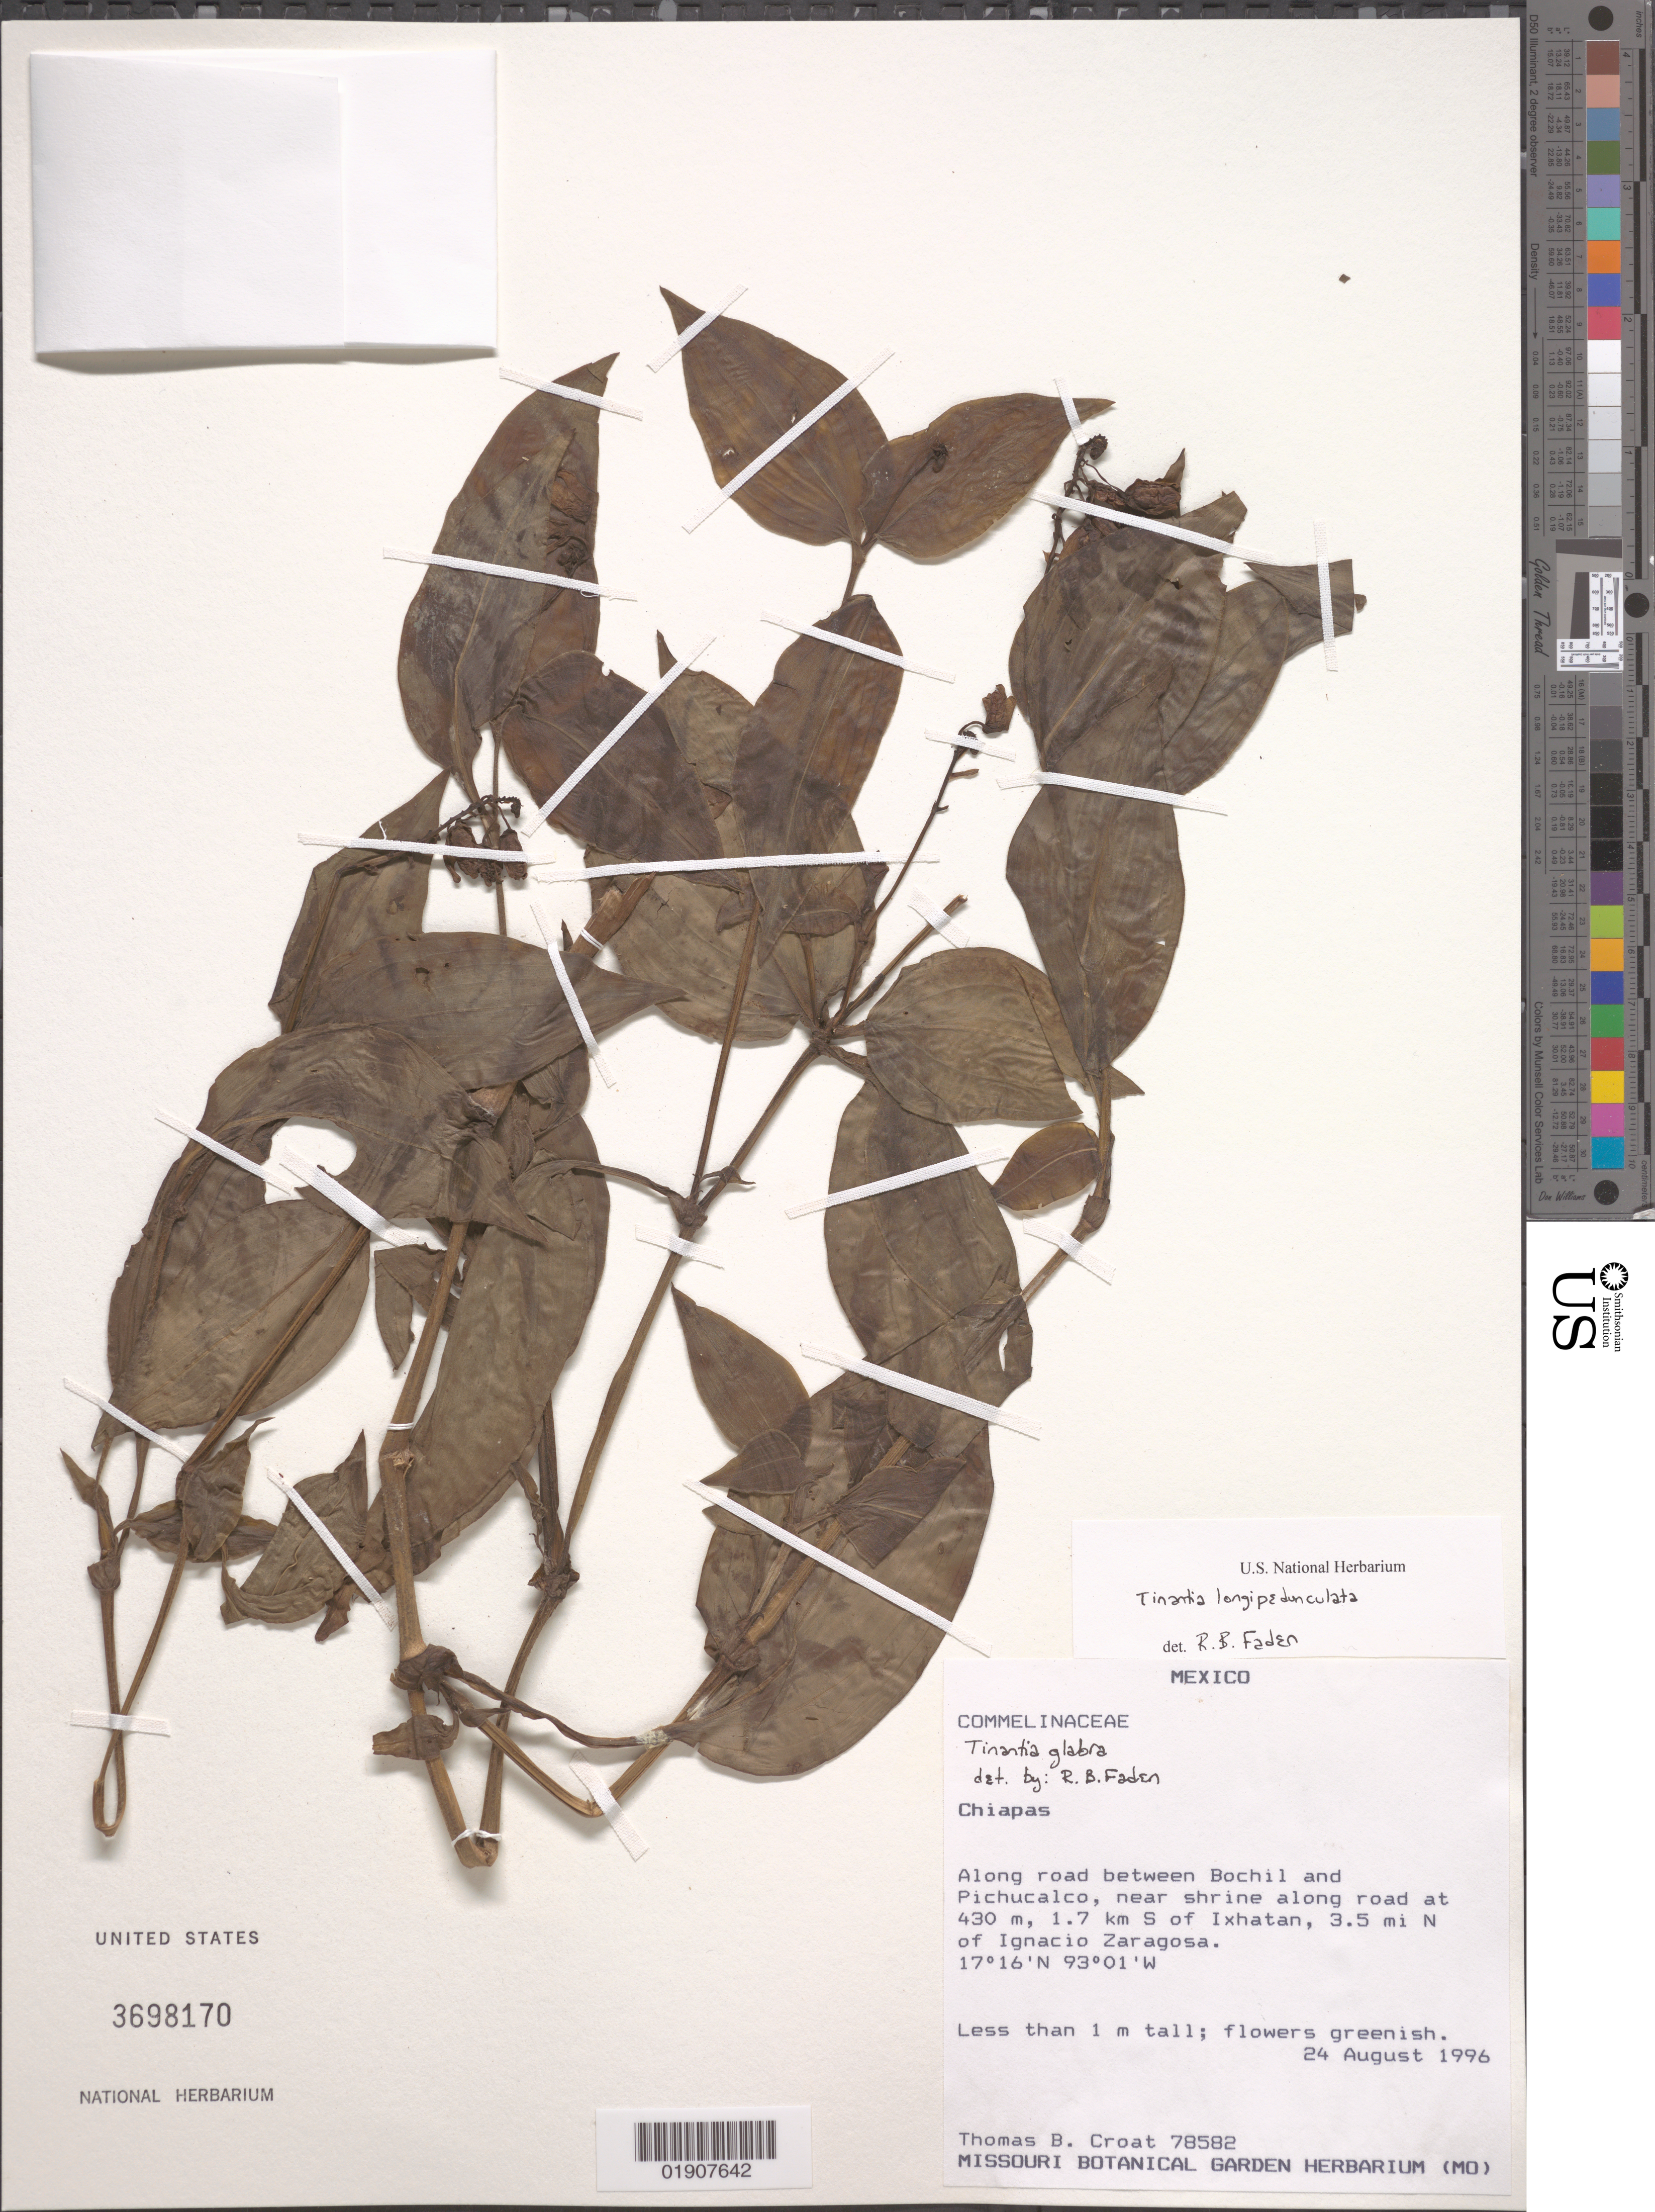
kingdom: Plantae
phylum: Tracheophyta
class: Liliopsida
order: Commelinales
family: Commelinaceae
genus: Tinantia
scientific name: Tinantia longipedunculata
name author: Standl. & Steyerm.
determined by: Faden, Robert B., (US), Smithsonian Institution - National Museum of Natural History (UNITED STATES)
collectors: T. B. Croat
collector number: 78582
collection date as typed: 24 August 1996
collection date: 1996-08-24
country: Mexico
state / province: Chiapas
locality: Along road between Bochil and Pichucalco, near shrine along road at 430 m, 1.7 km S of Ixhatan, 3.5 mi N of Ignacio Zaragosa.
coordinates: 17 16 N, 93 01 W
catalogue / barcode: US 3698170